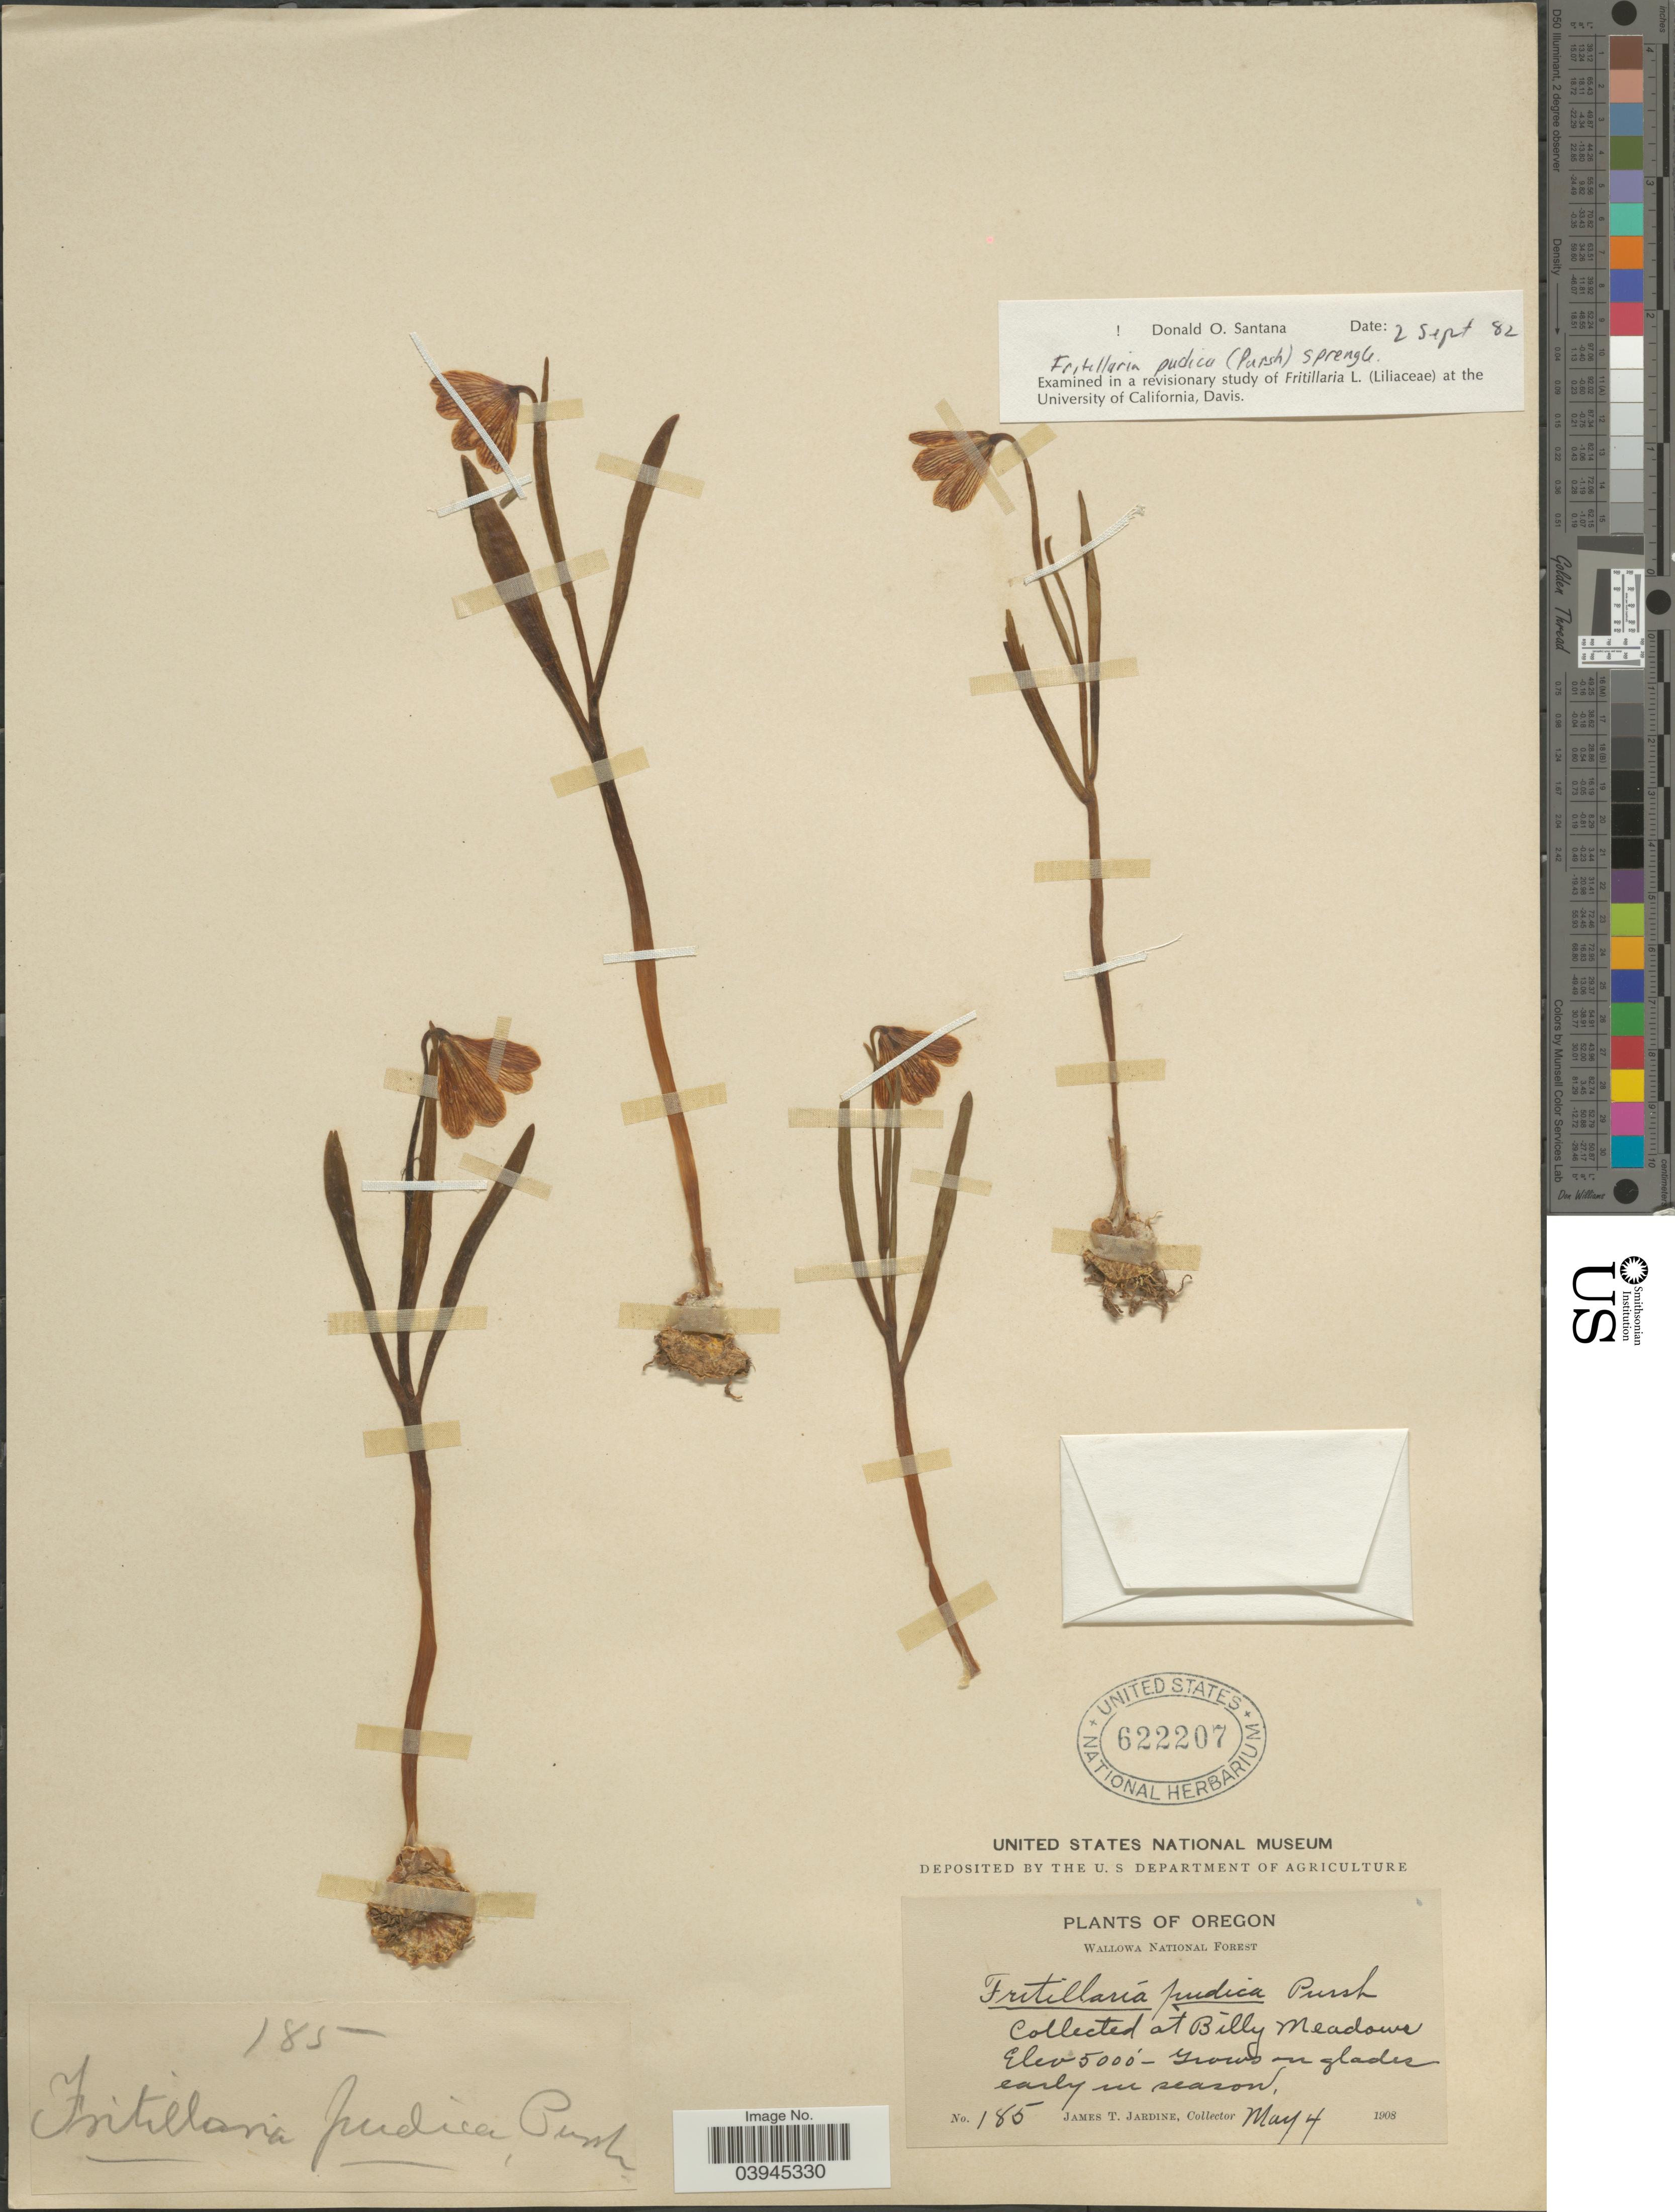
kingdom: Plantae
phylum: Tracheophyta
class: Liliopsida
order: Liliales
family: Liliaceae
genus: Fritillaria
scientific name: Fritillaria pudica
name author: (Pursh) Spreng.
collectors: J. T. Jardine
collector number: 185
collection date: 1908-05-04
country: United States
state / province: Oregon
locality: Wallowa National Forest. At Billy Meadows.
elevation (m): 1524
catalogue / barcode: US 622207